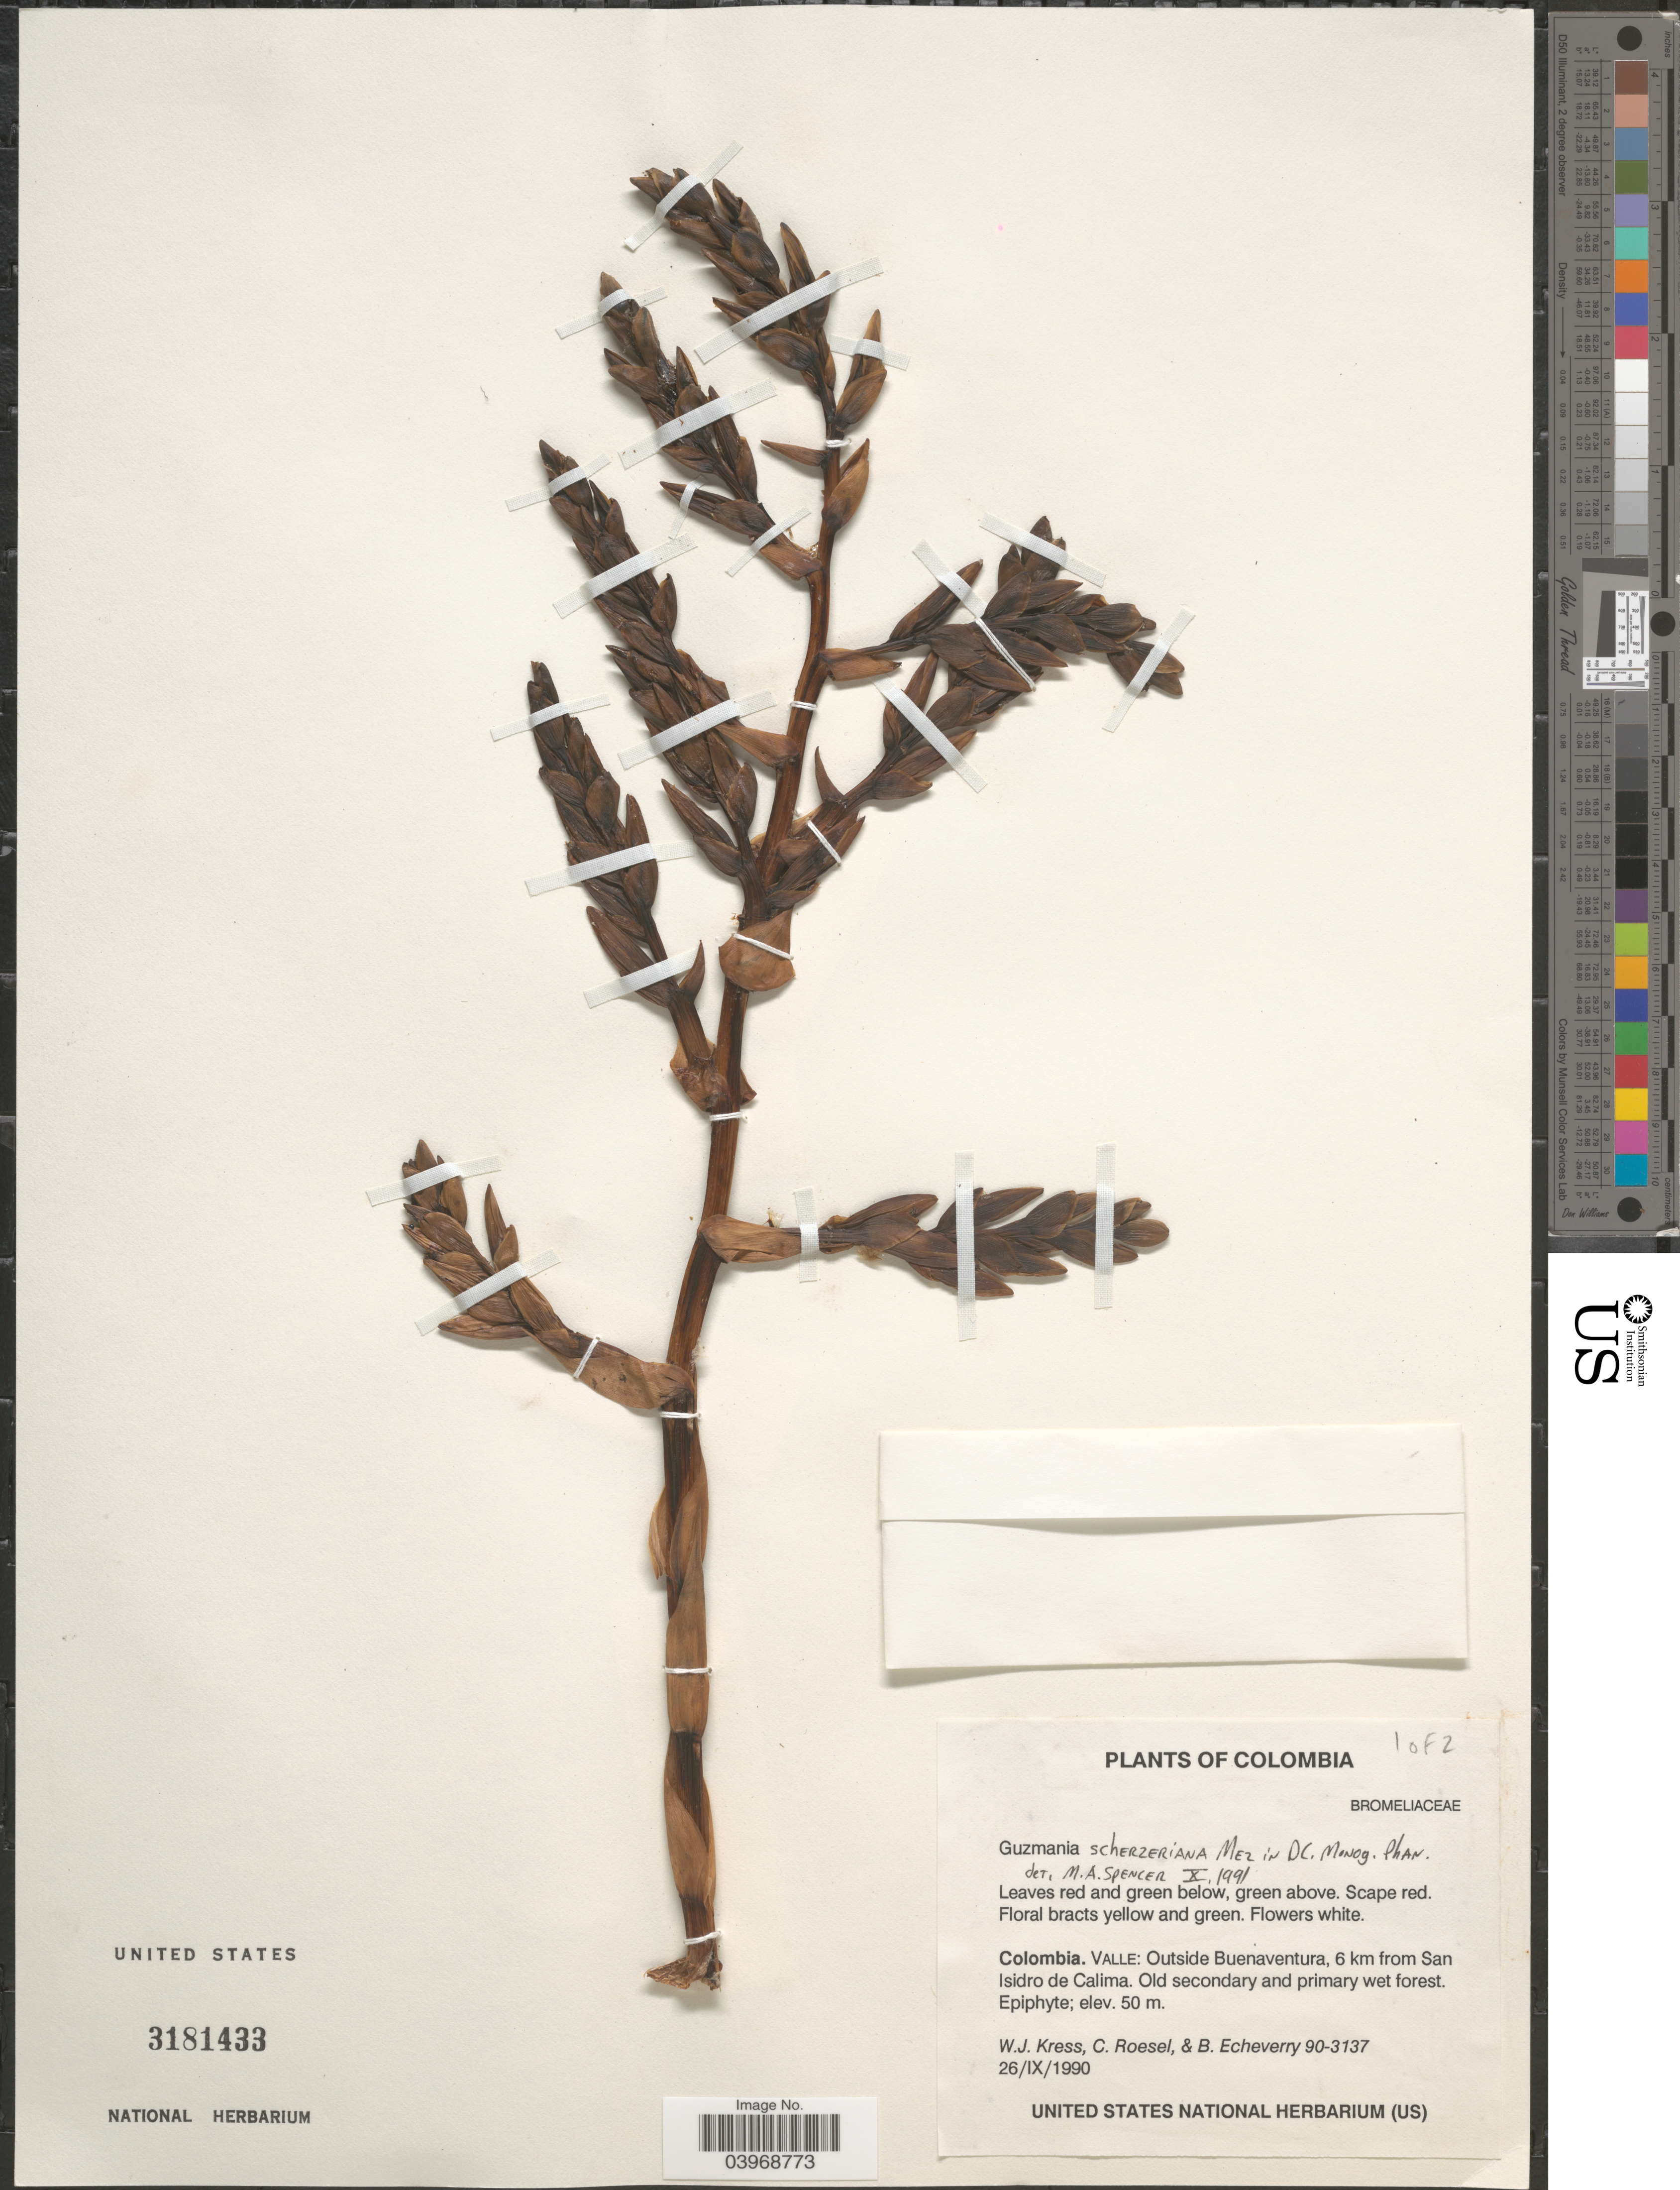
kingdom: Plantae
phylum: Tracheophyta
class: Liliopsida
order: Poales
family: Bromeliaceae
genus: Guzmania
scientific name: Guzmania scherzeriana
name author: Mez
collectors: W. J. Kress, C. S. Roesel & B. Echeverry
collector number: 90-3137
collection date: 1990-09-26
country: Colombia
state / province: Valle del Cauca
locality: Valle: Outside Buenaventura, 6 km from San Isidro de Calima. Old secondary and primary wet forest.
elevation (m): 50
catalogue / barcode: US 3181433